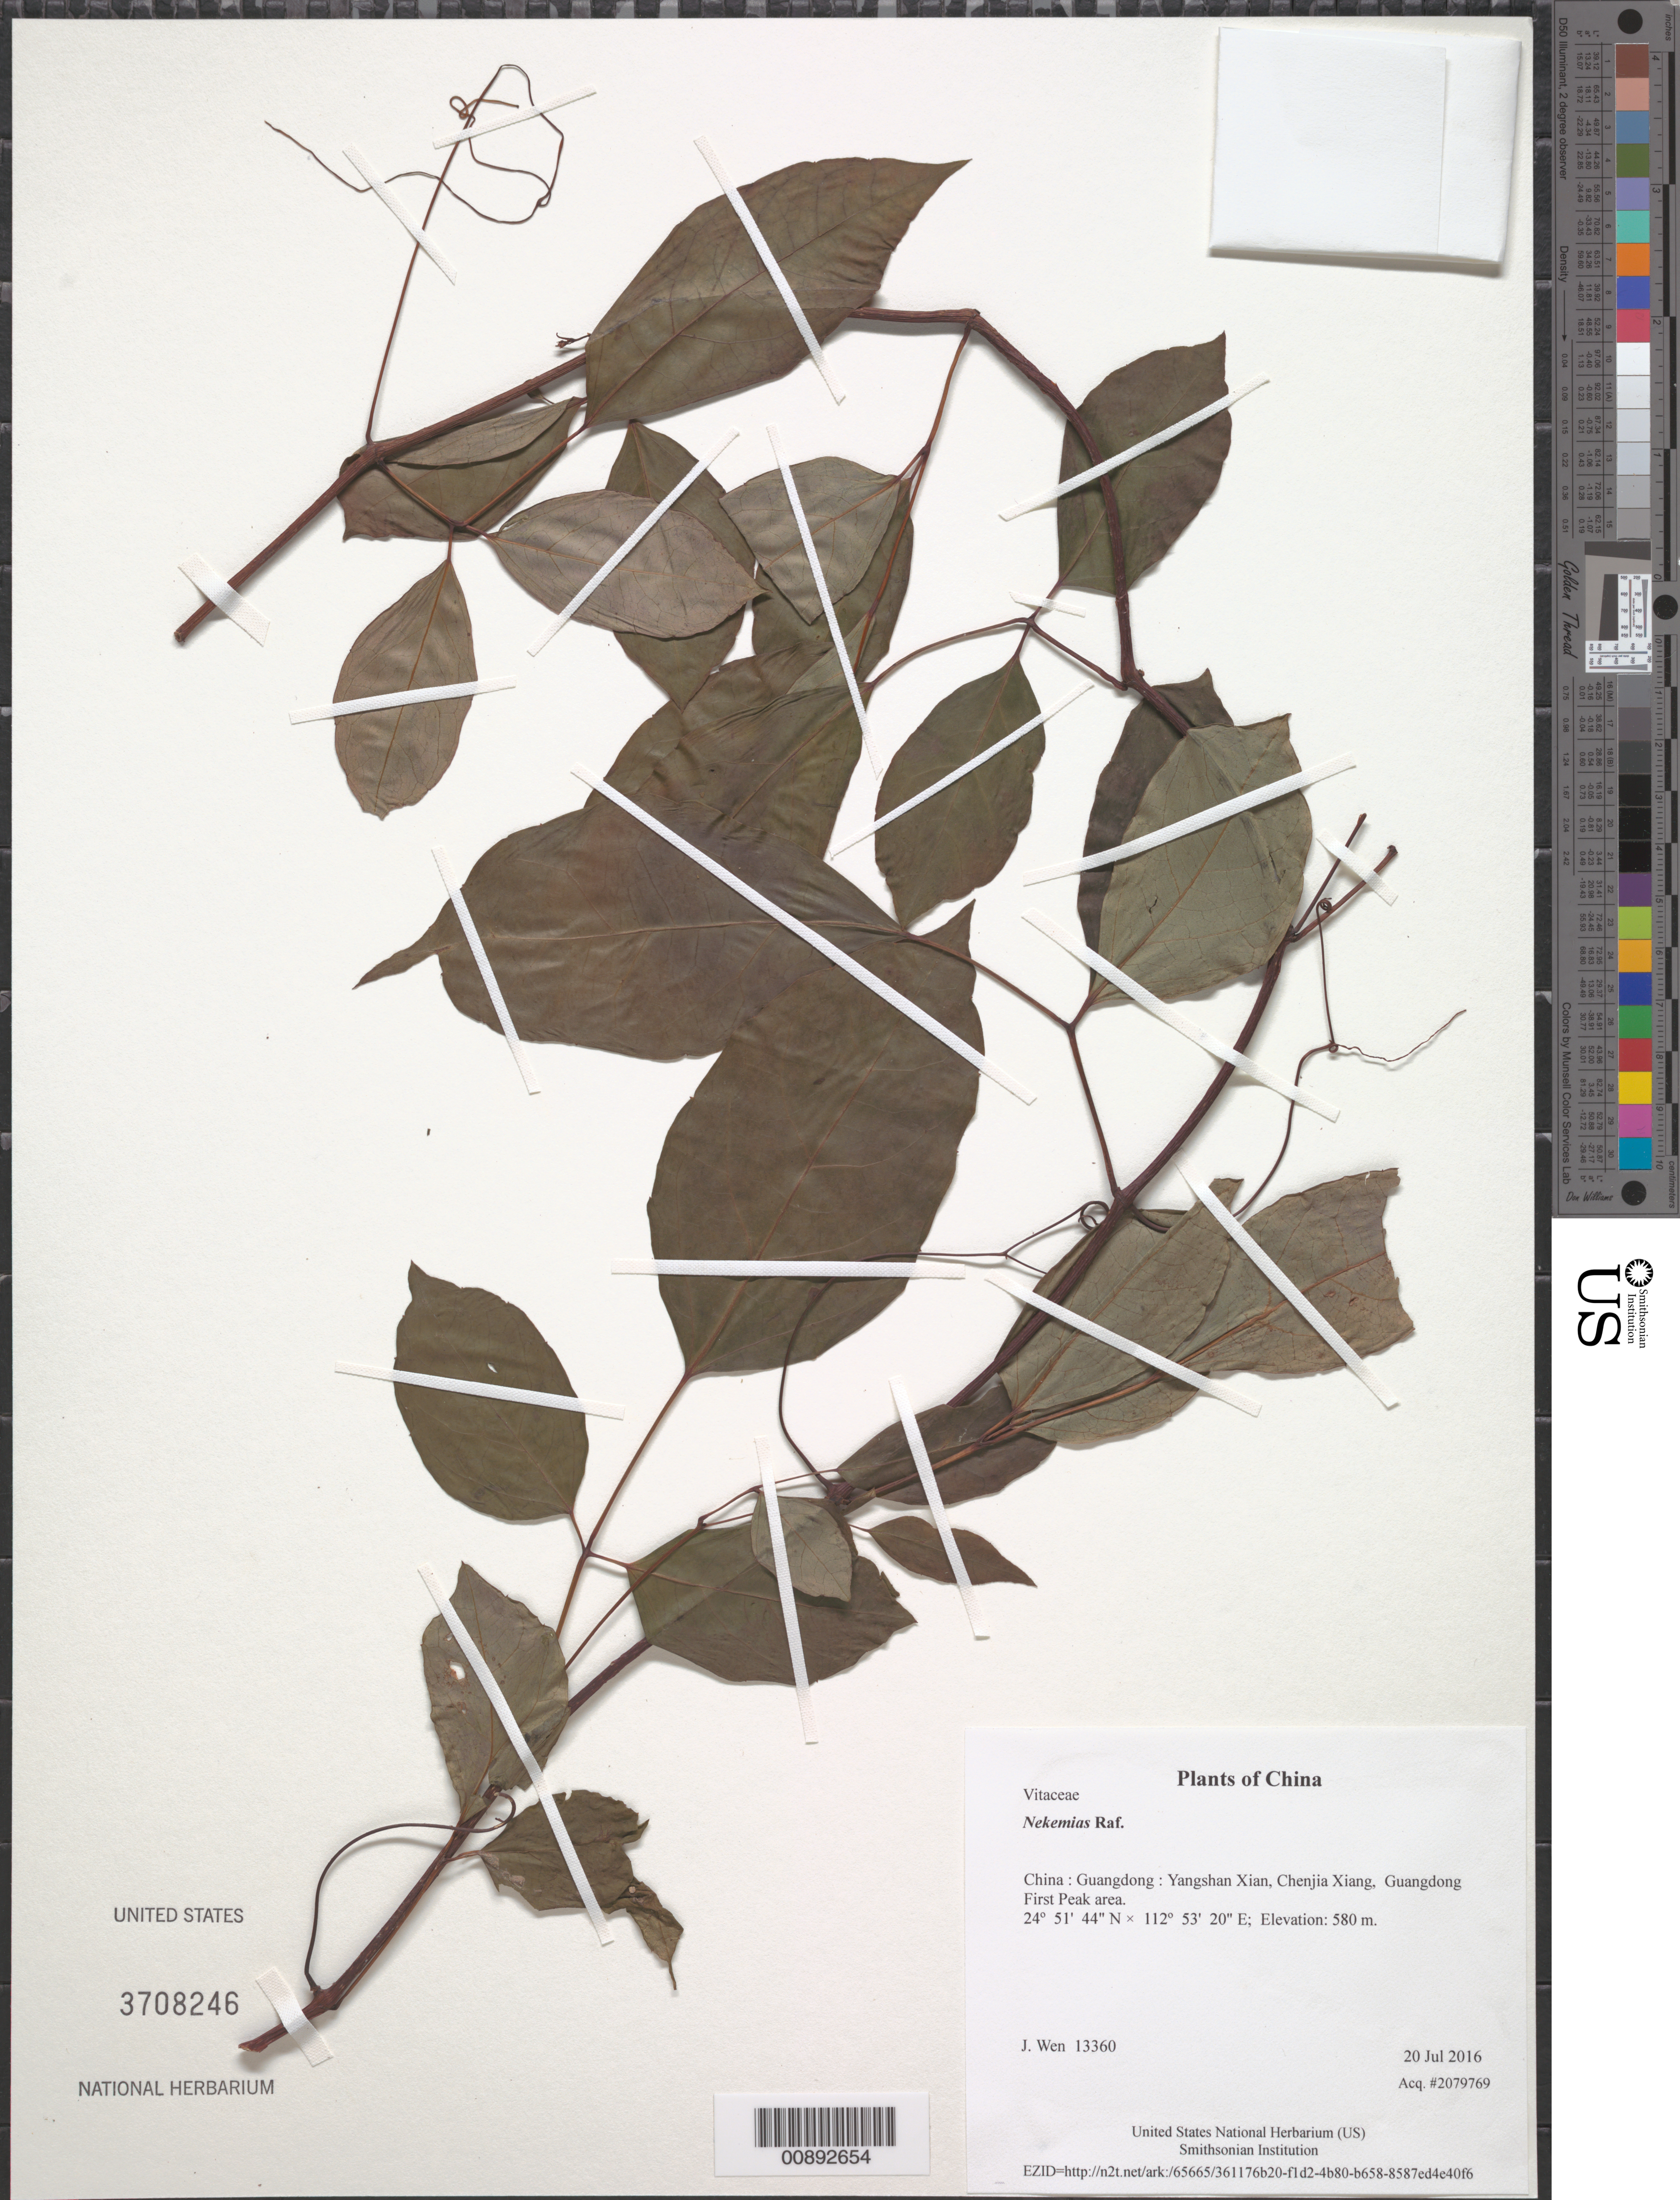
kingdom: Plantae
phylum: Tracheophyta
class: Magnoliopsida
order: Vitales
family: Vitaceae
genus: Nekemias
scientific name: Nekemias sp.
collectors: J. Wen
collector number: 13360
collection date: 2016-07-20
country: China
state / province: Guangdong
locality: Yangshan Xian, Chenjia Xiang, Guangdong First Peak area.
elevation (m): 580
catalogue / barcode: US 3708246